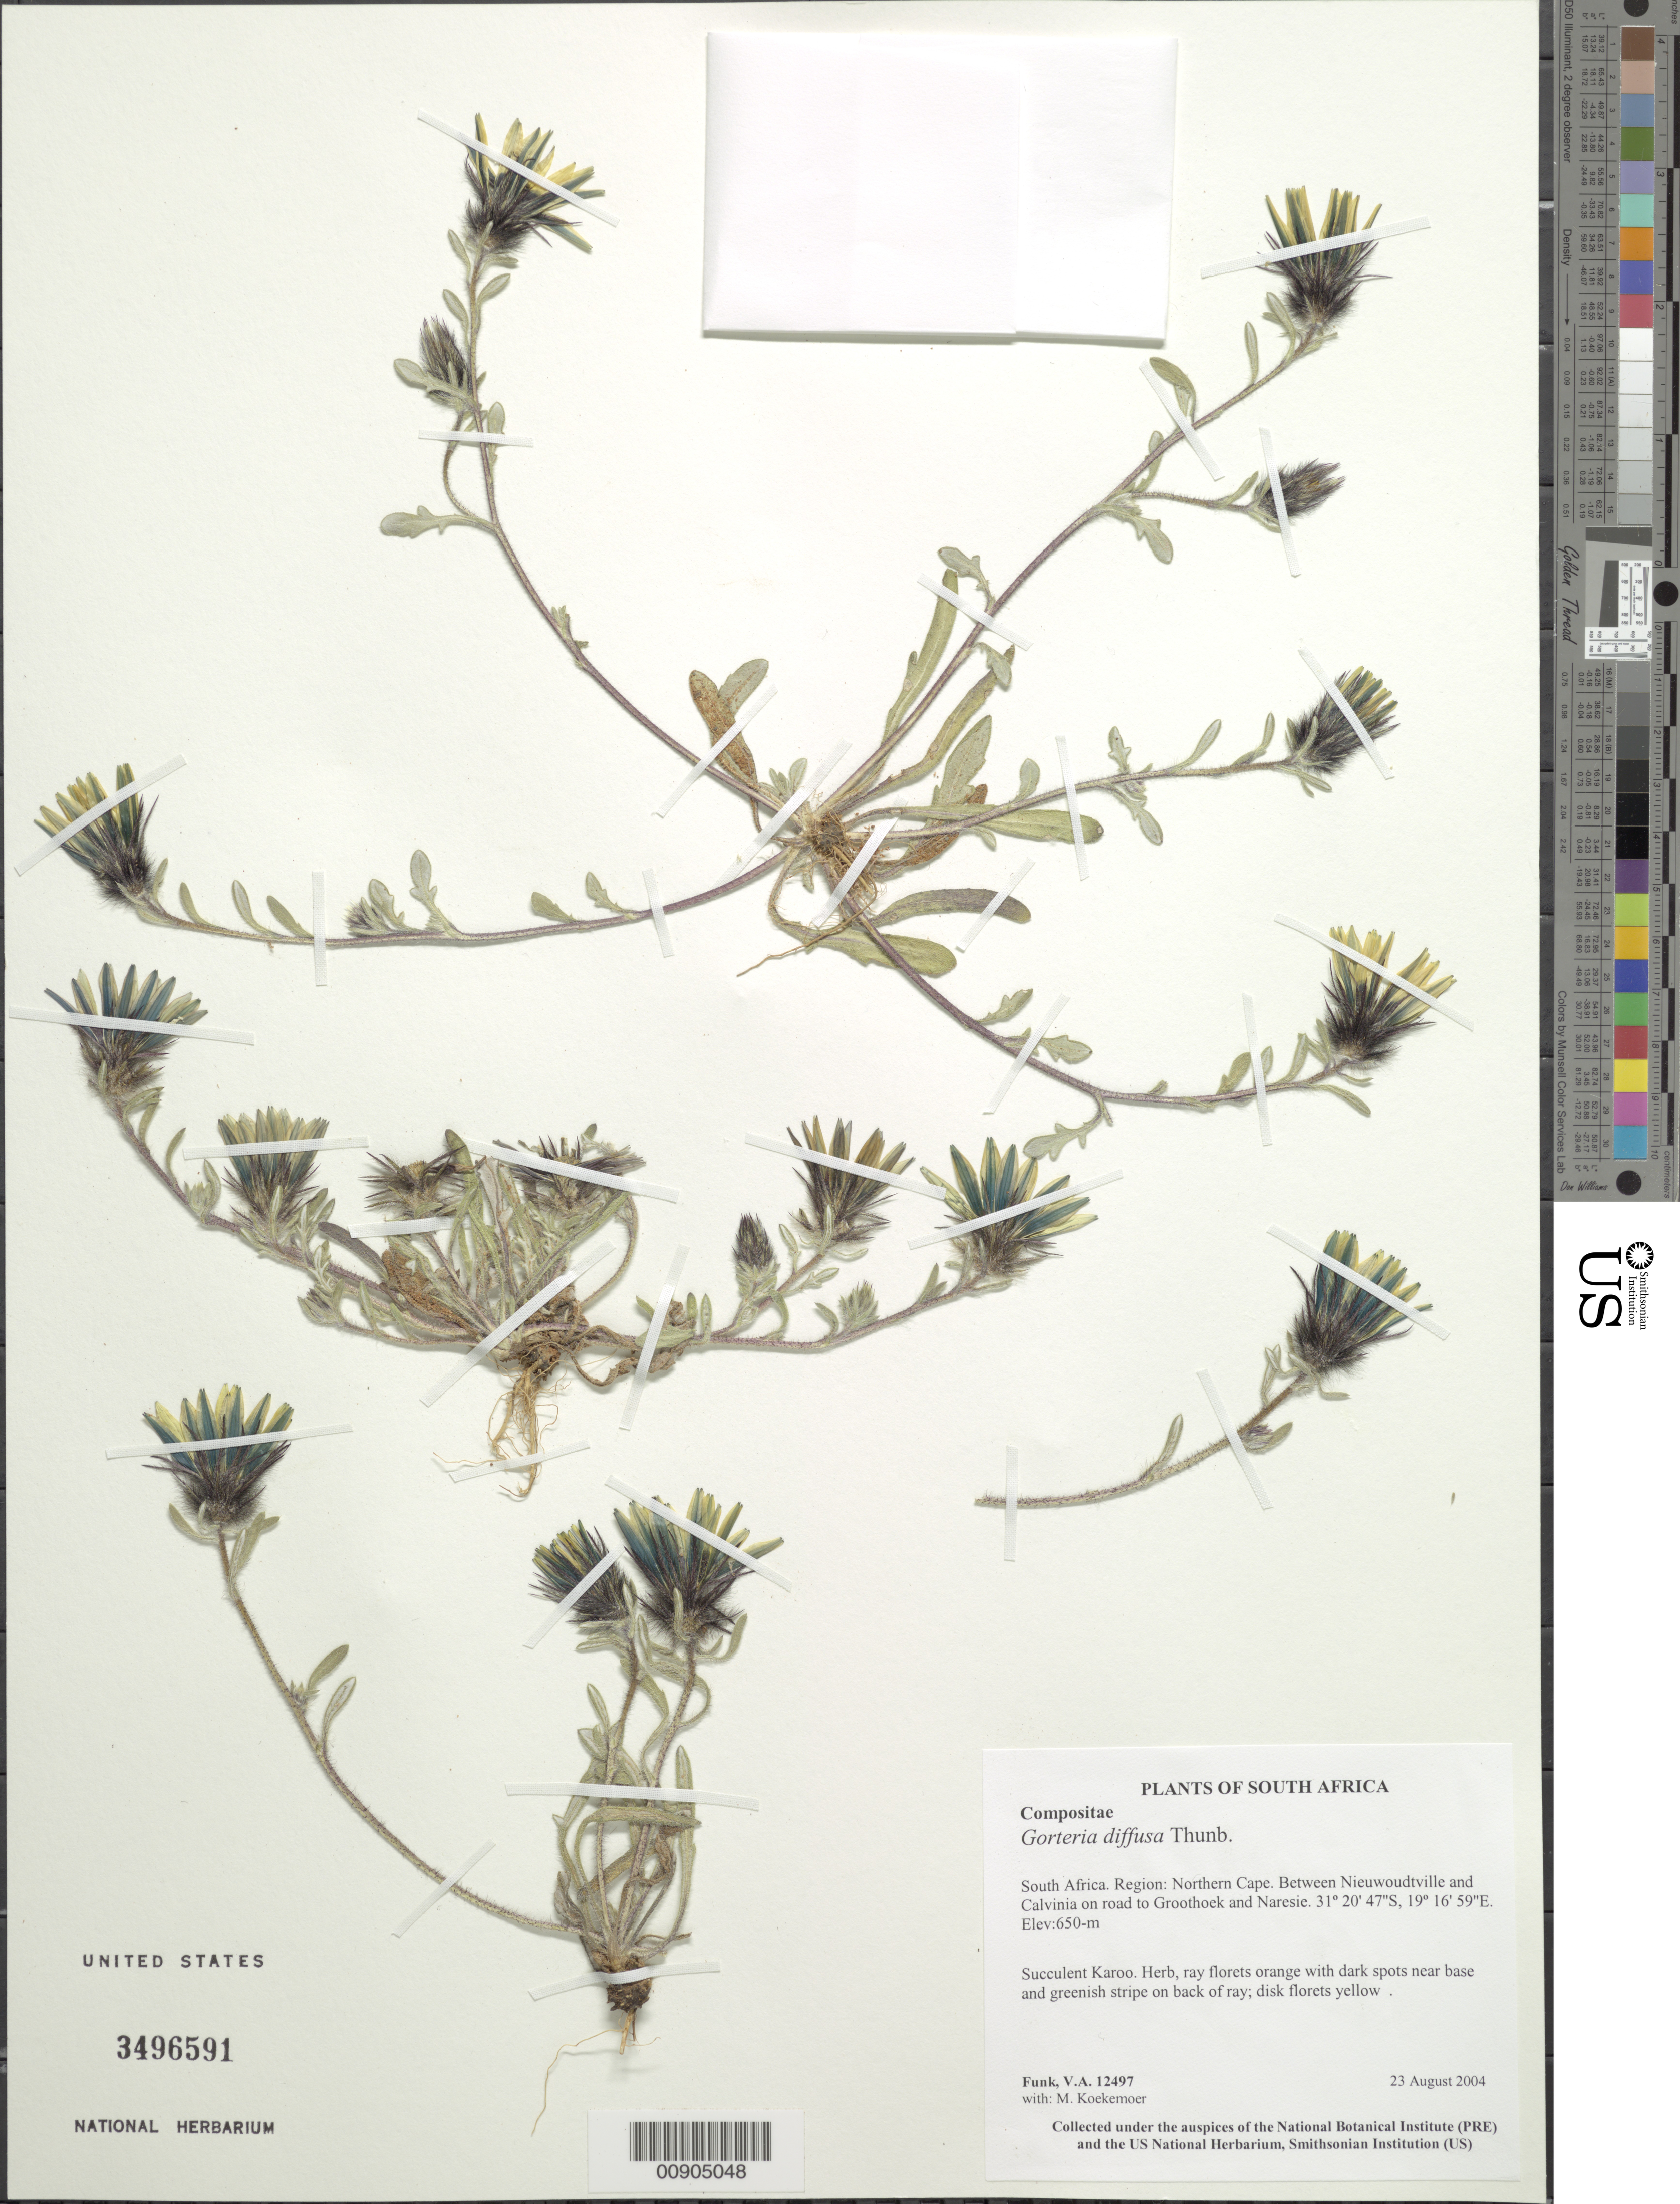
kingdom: Plantae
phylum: Tracheophyta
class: Magnoliopsida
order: Asterales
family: Asteraceae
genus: Gorteria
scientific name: Gorteria diffusa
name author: Thunb.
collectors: V. Funk & M. Koekemoer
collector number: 12497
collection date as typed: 23 August 2004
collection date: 2004-08-23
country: South Africa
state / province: Northern Cape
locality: Northern Cape, between Nieuwoudtville and Calvinia, on road to Groothoek and Naresie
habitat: Succulent karoo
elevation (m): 650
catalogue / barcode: US 3496591